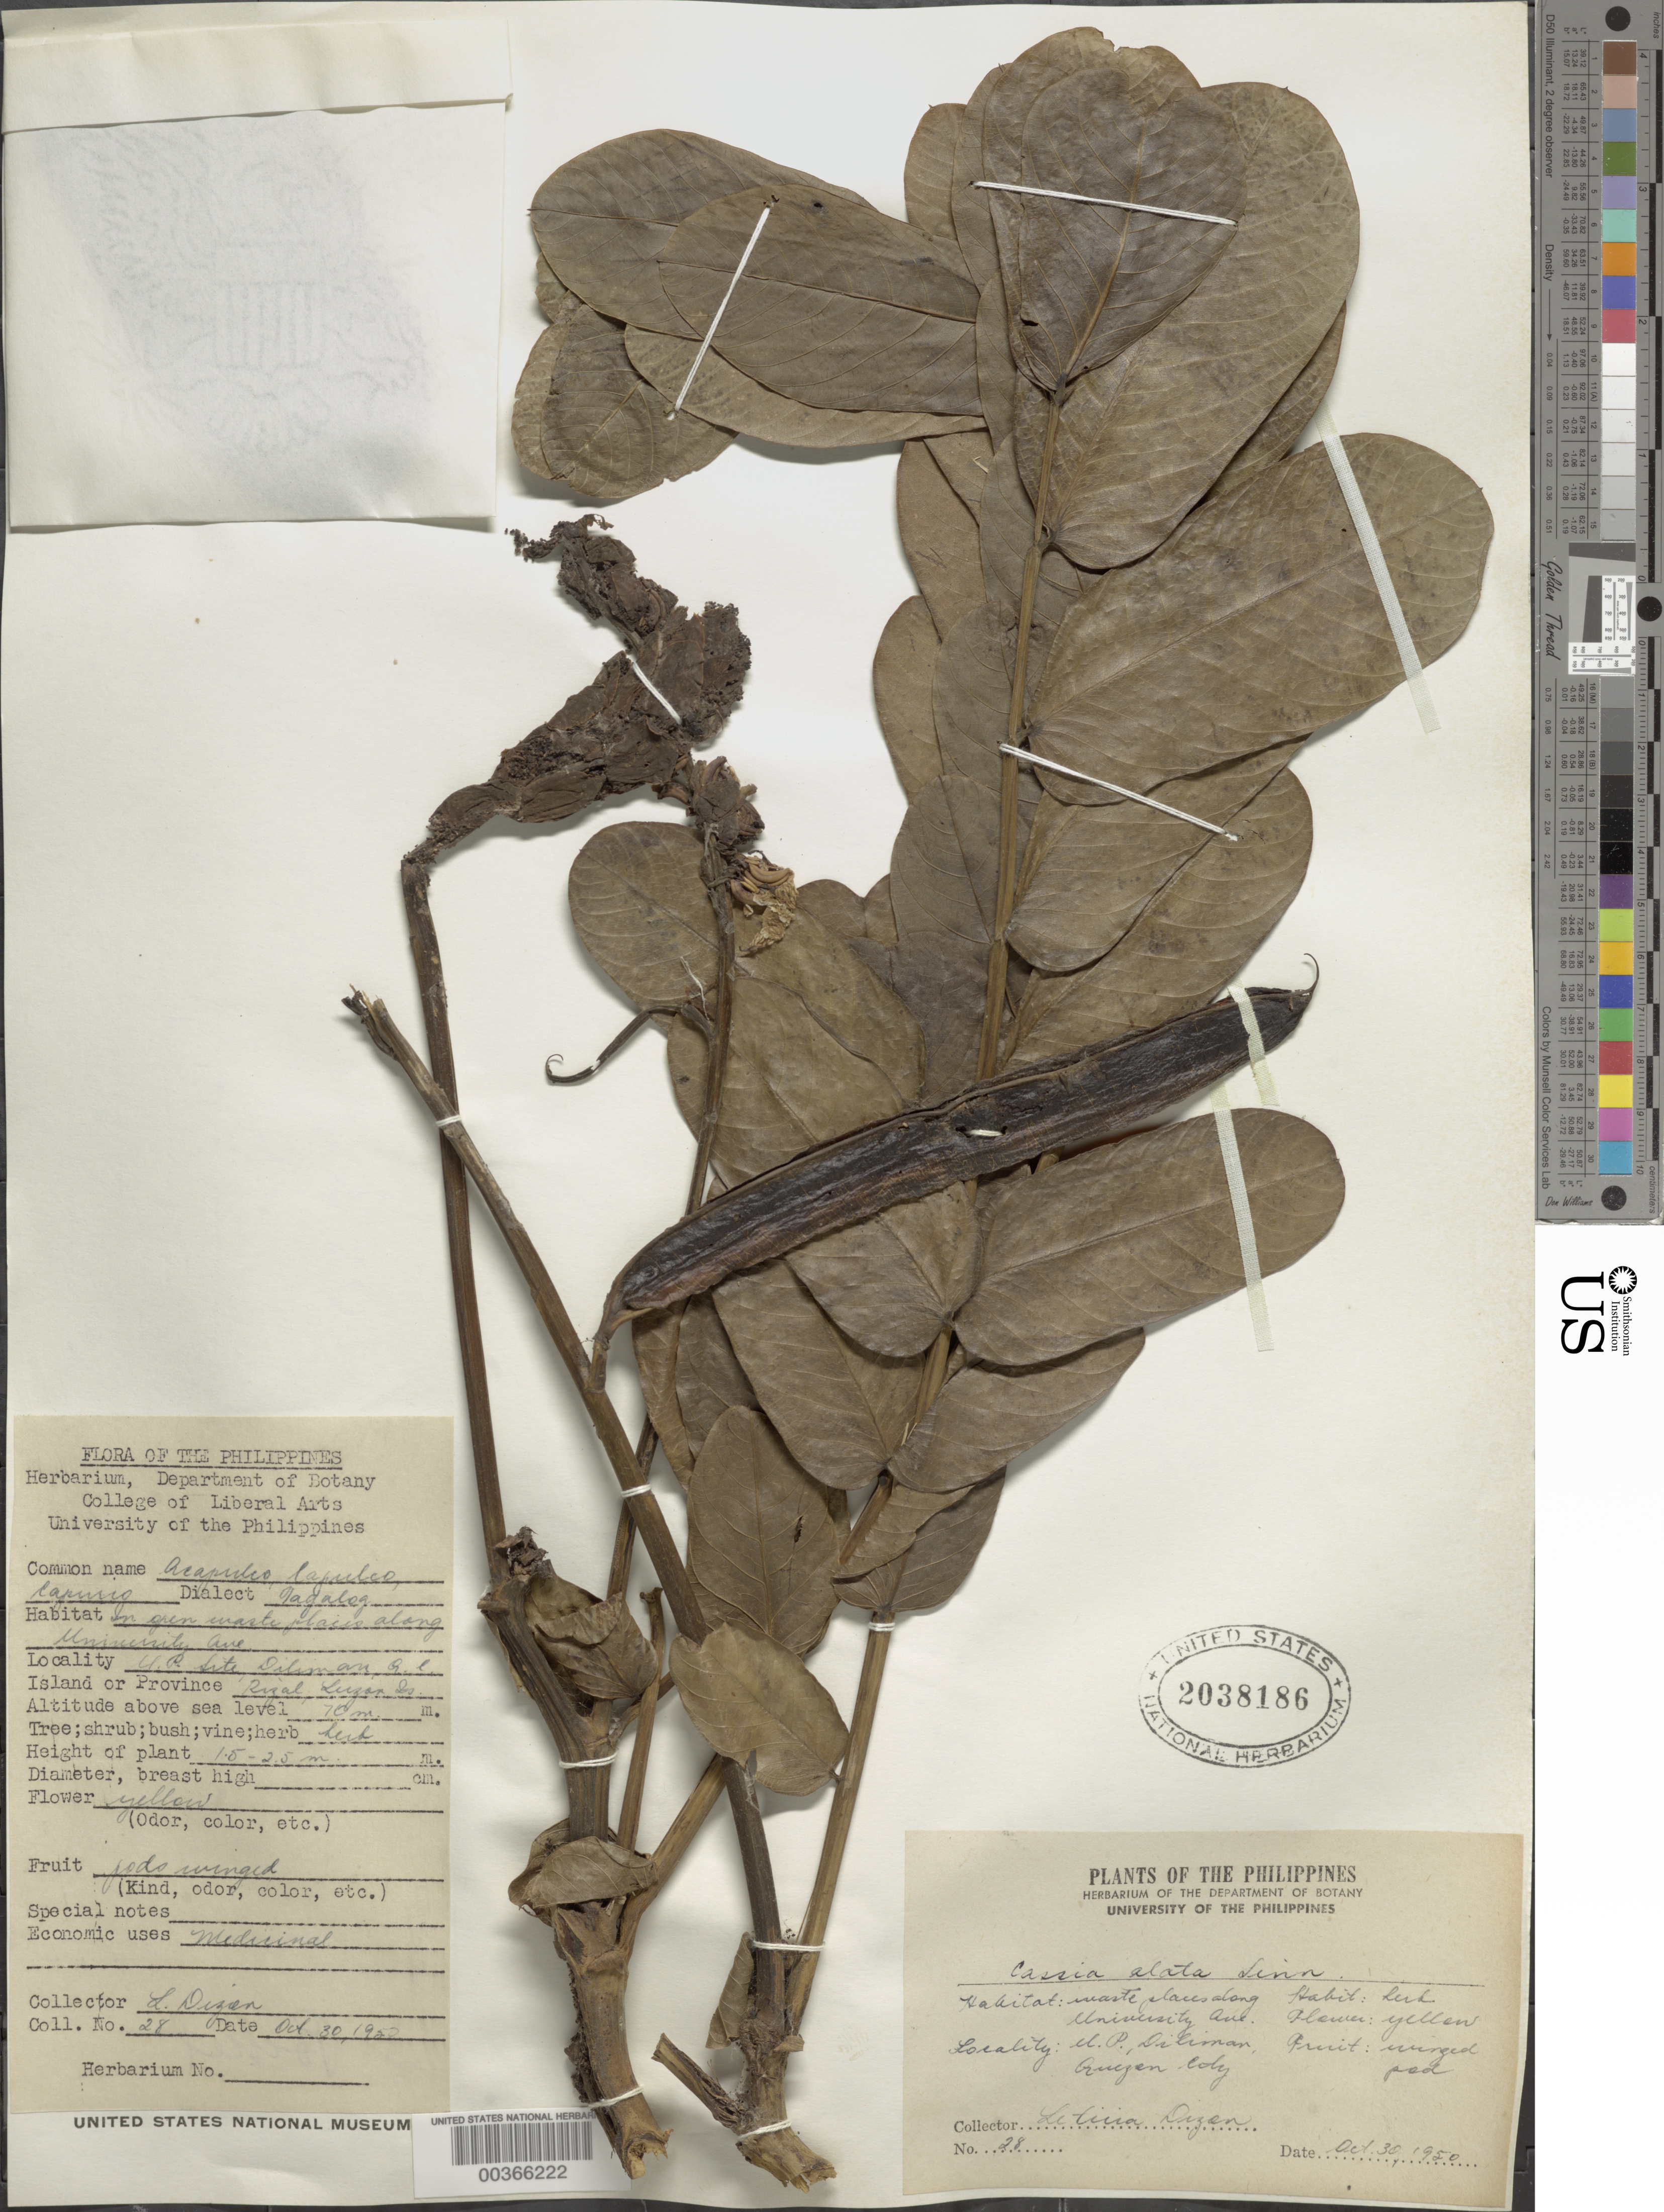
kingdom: Plantae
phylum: Tracheophyta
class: Magnoliopsida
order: Fabales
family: Fabaceae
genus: Senna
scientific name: Senna alata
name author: (L.) Roxb.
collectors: L. Dizen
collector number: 28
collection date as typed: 30 Oct 1950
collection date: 1950-10-30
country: Philippines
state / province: National Capital Region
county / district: Quezon City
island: Luzon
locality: Along university ave; u.p. site, deleman, quezon city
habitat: In open waste places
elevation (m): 70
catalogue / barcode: US 2038166